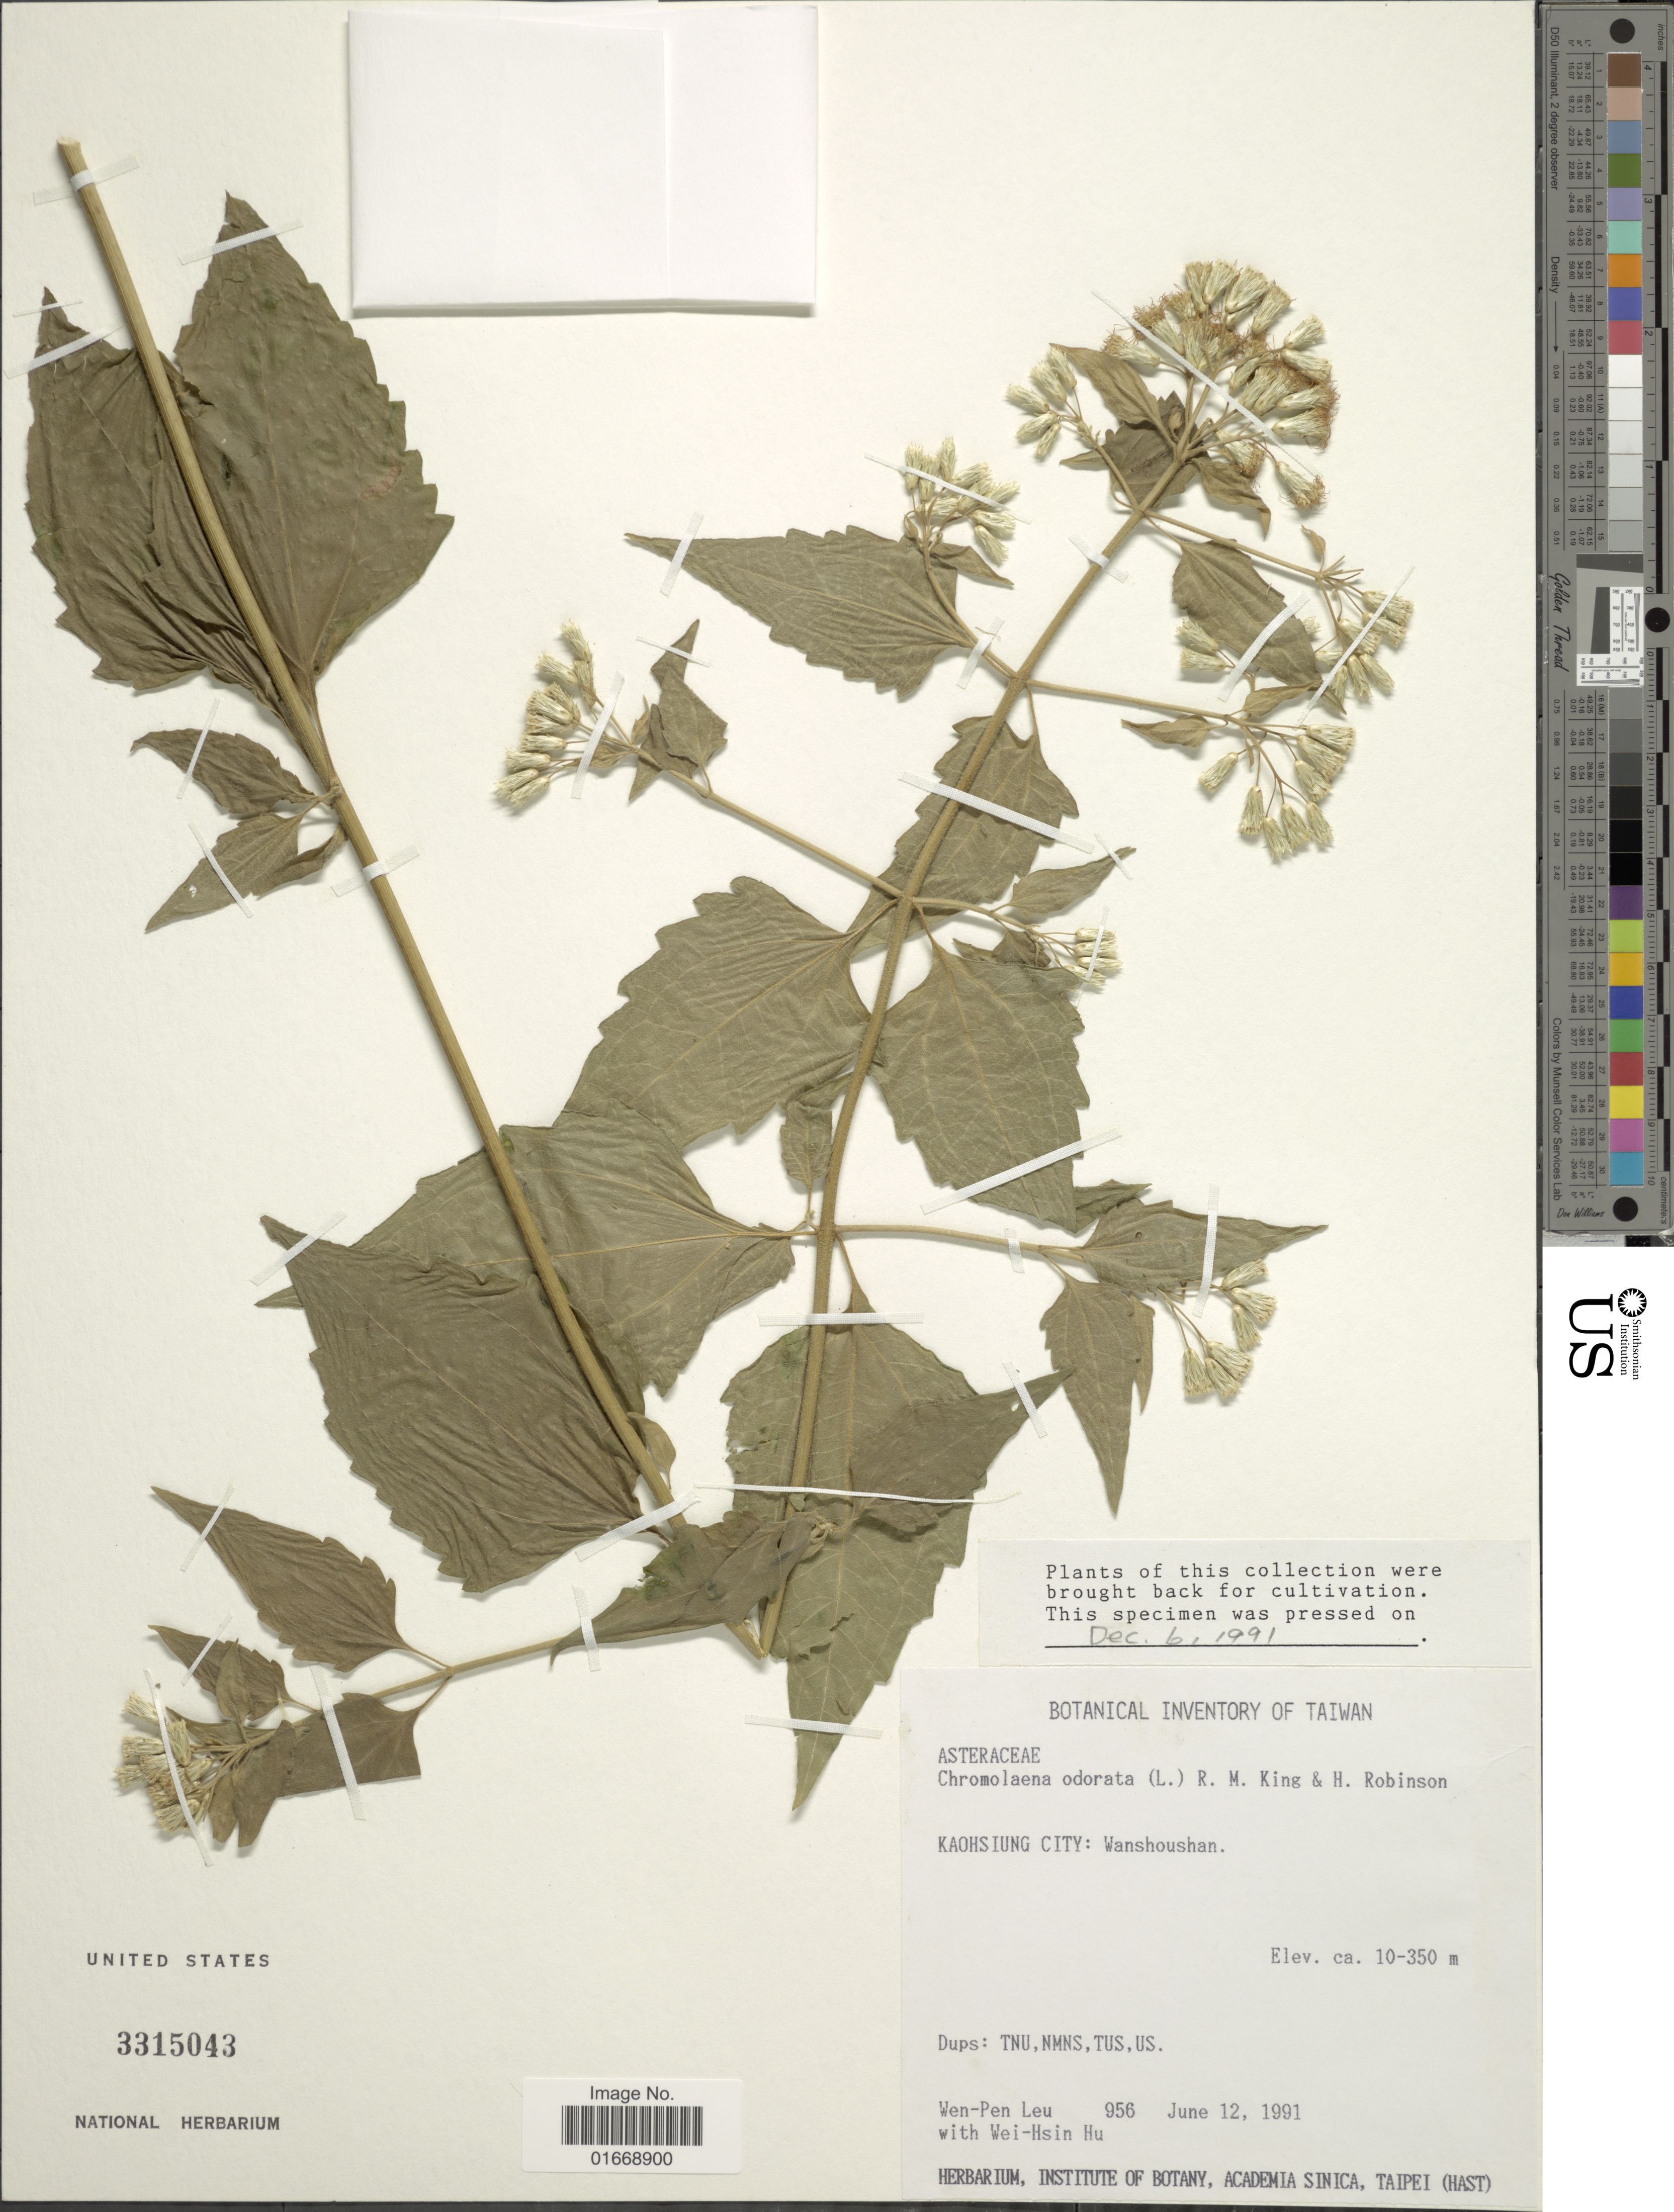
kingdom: Plantae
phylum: Tracheophyta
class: Magnoliopsida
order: Asterales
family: Asteraceae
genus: Chromolaena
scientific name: Chromolaena odorata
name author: (L.) R.M. King & H. Rob.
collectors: W. Leu & W. H. Hu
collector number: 956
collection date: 1991-06-12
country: Taiwan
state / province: Kaohsiung City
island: Taiwan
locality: Wanshoushan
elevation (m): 10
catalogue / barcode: US 3315043